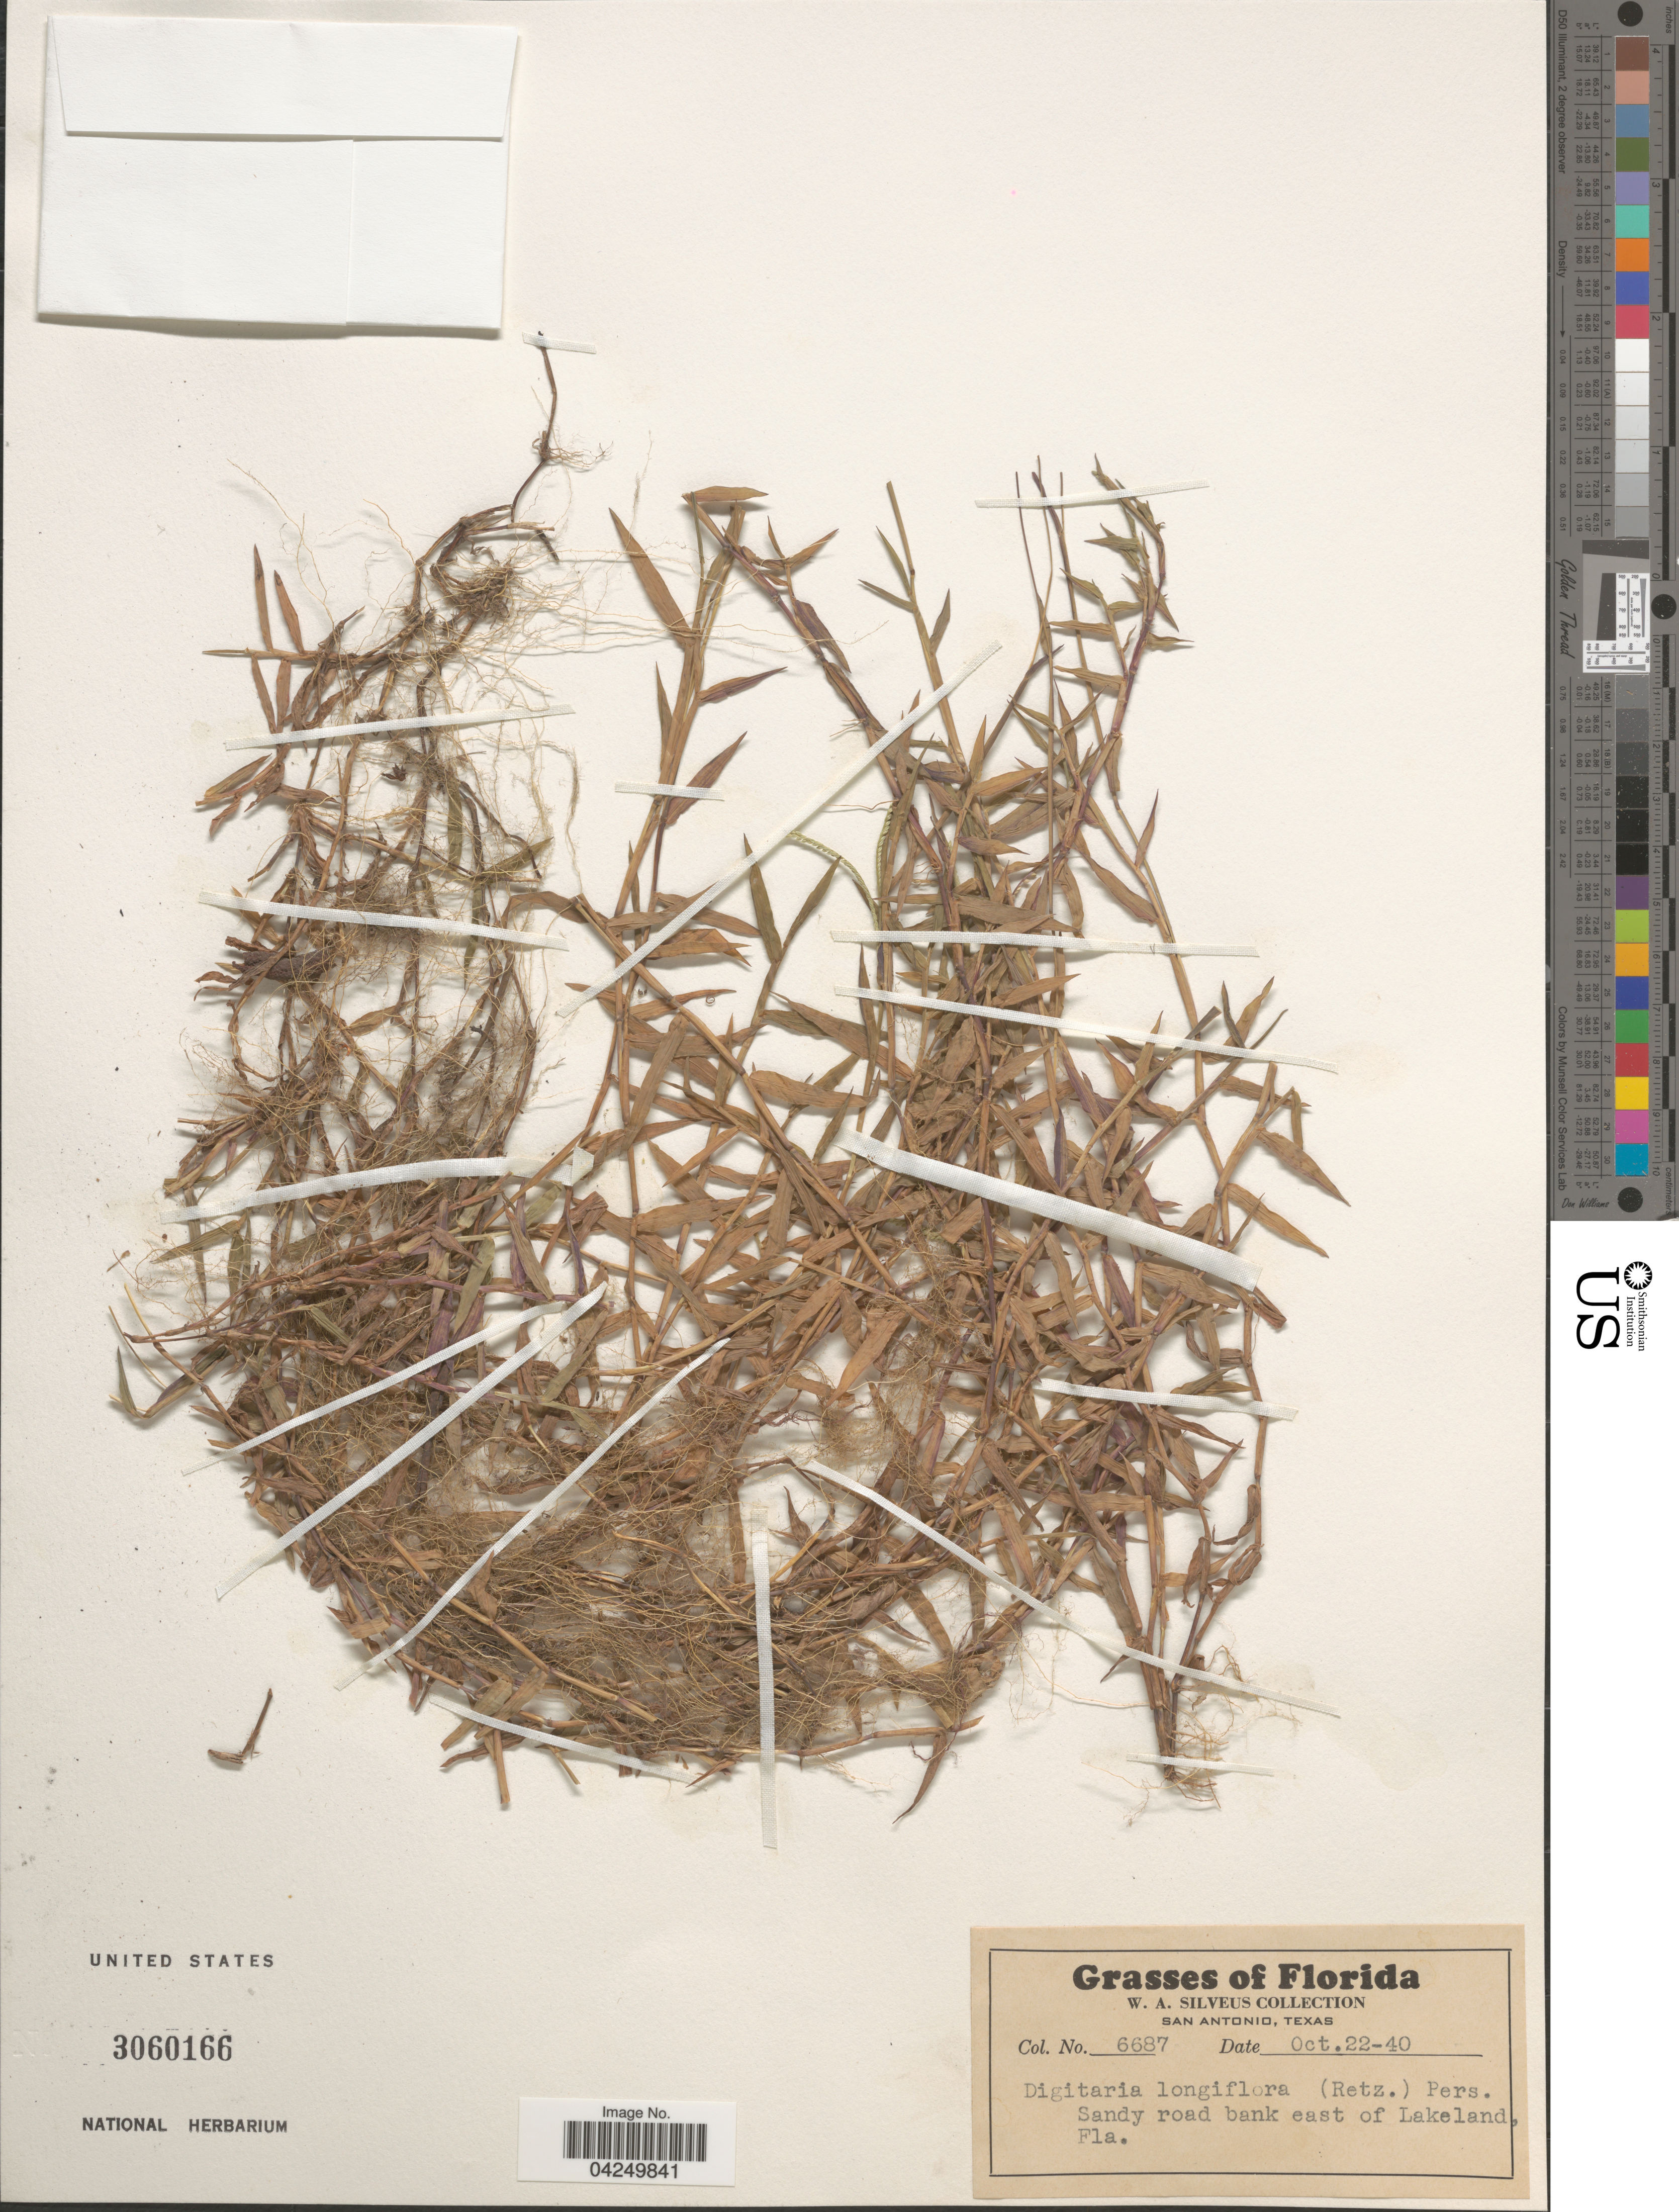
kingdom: Plantae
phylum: Tracheophyta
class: Liliopsida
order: Poales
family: Poaceae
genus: Digitaria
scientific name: Digitaria longiflora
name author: (Retz.) Pers.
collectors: W. Silveus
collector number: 6687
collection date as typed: Transcribed d/m/y: 22/10/40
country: United States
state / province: Florida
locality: Sandy road bank east of Lakeland.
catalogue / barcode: US 3060166